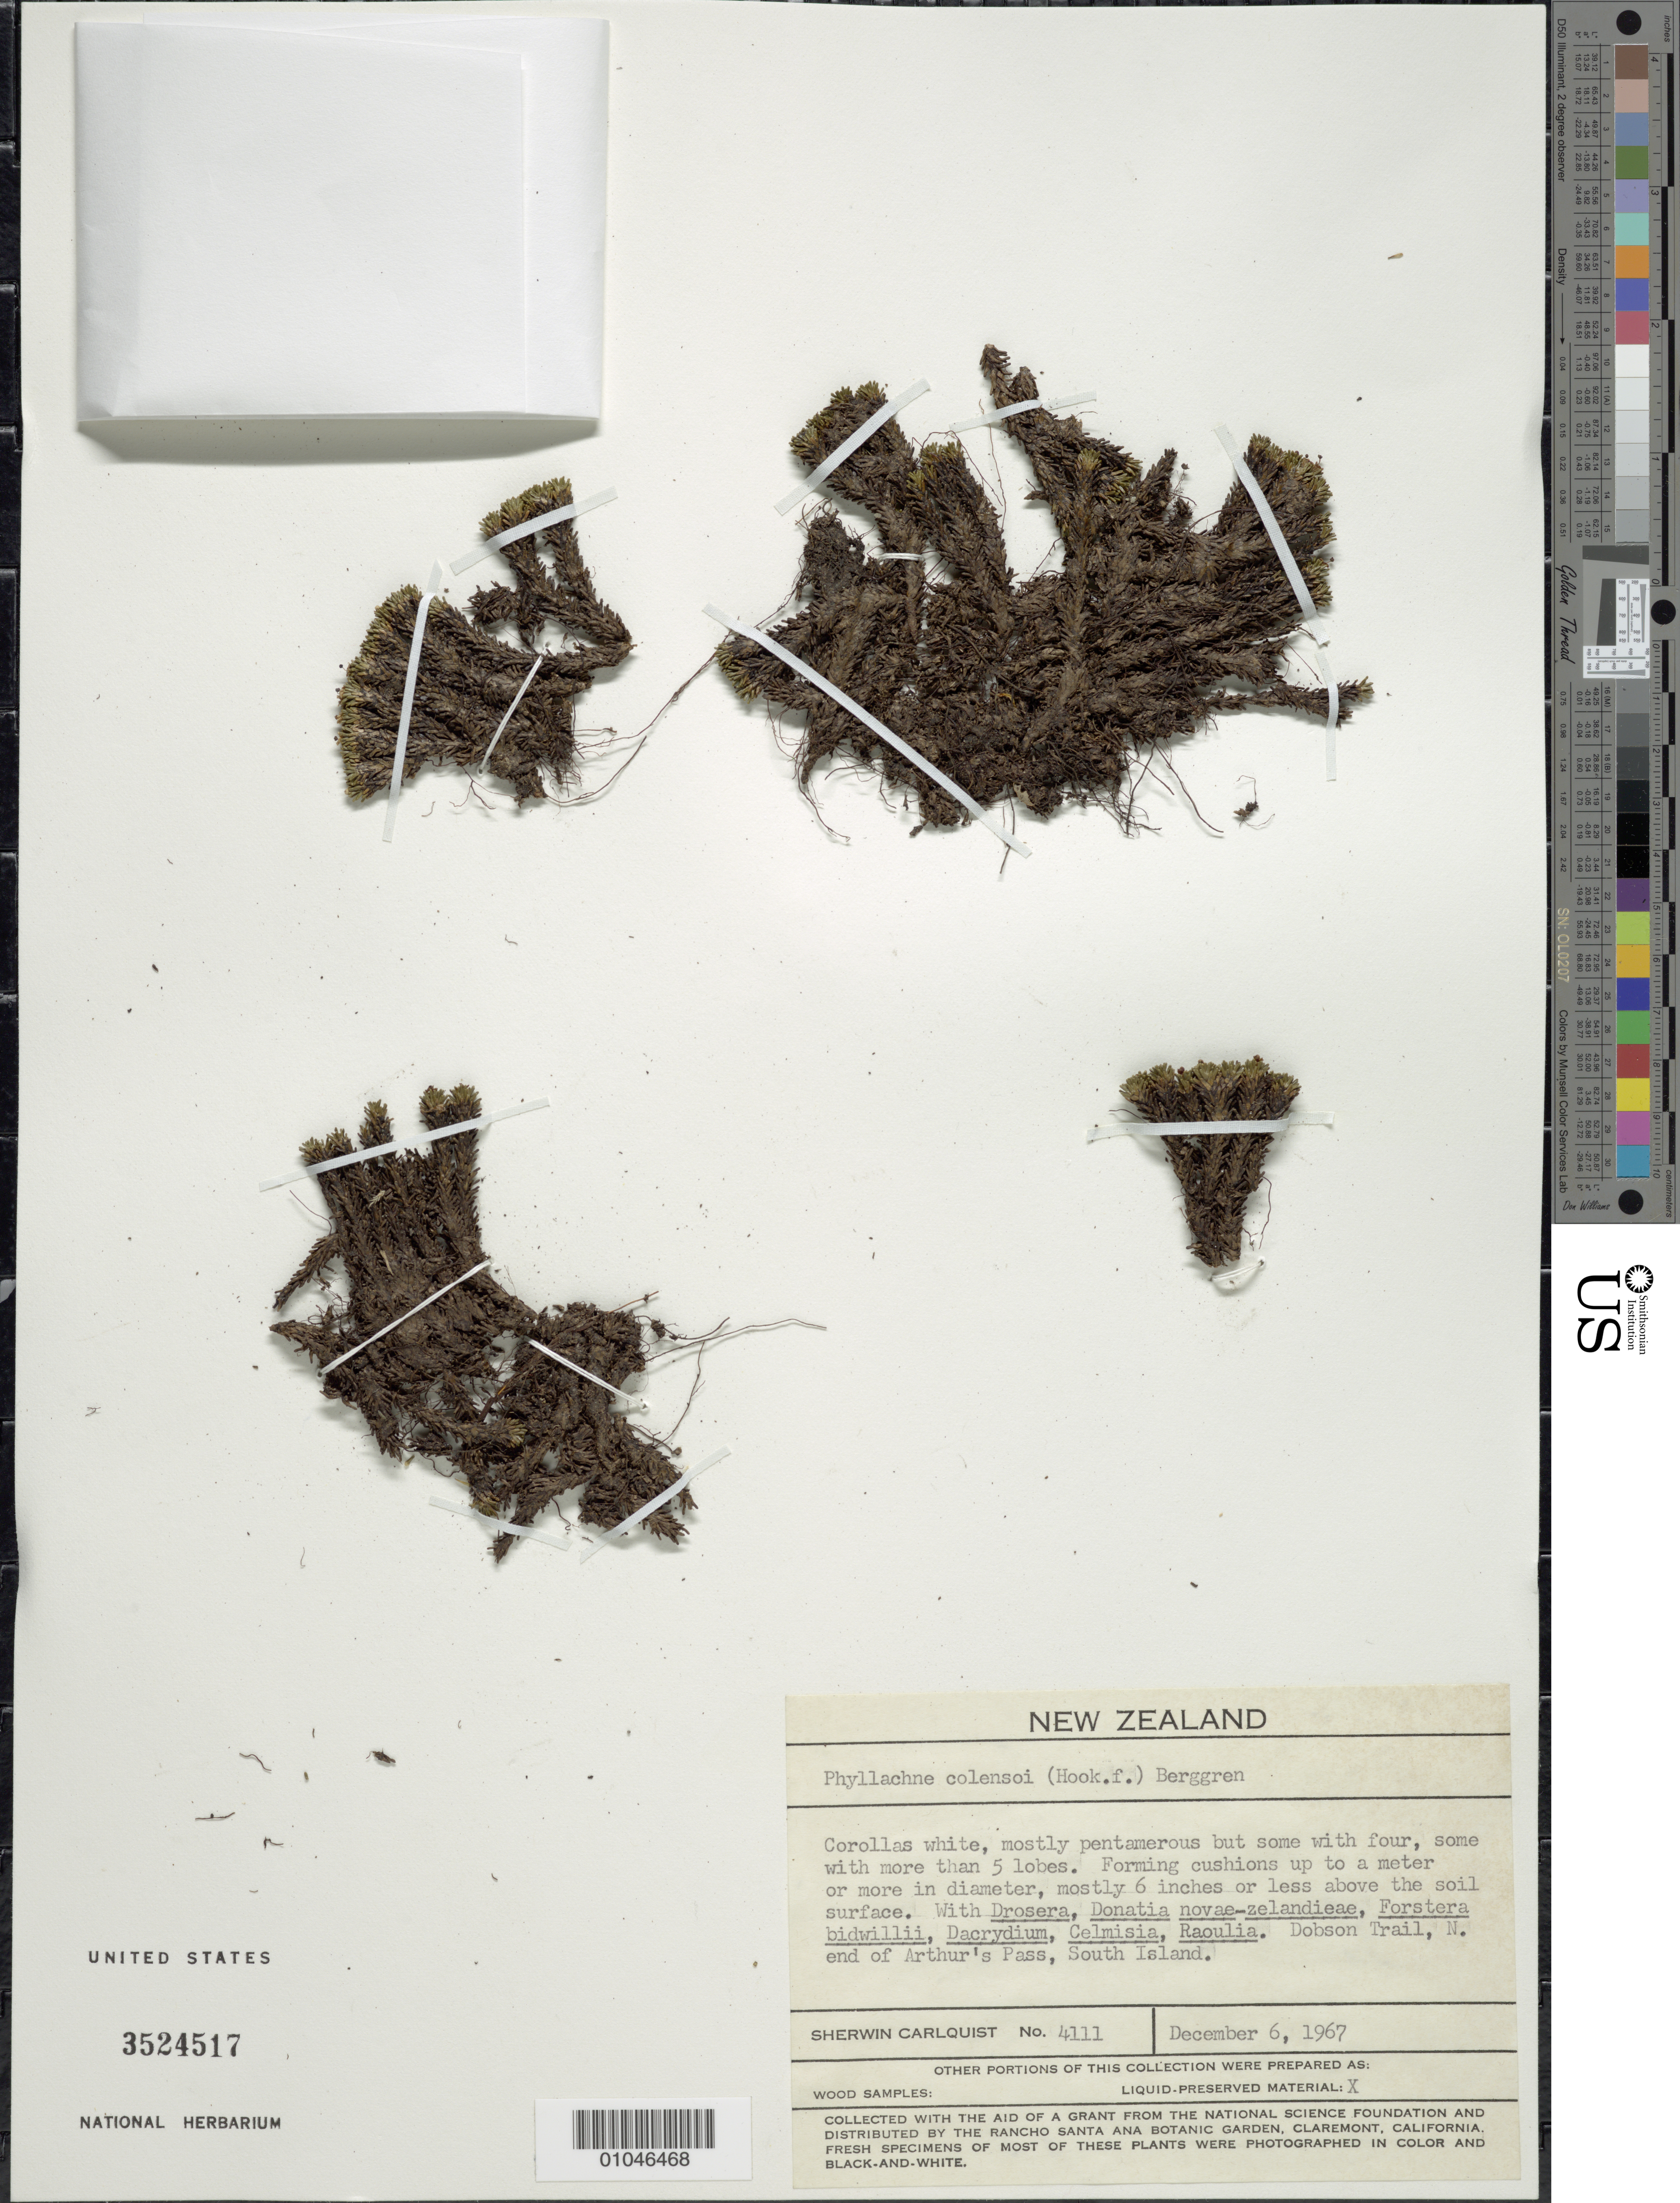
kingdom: Plantae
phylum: Tracheophyta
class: Magnoliopsida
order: Asterales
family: Stylidiaceae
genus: Phyllachne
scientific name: Phyllachne colensoi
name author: (Hook. f.) Berggr.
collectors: S. Carlquist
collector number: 4111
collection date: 1967-12-06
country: New Zealand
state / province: Canterbury / West Coast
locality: Dobson Trail, N. end of Arthur's Pass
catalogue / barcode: US 3524517